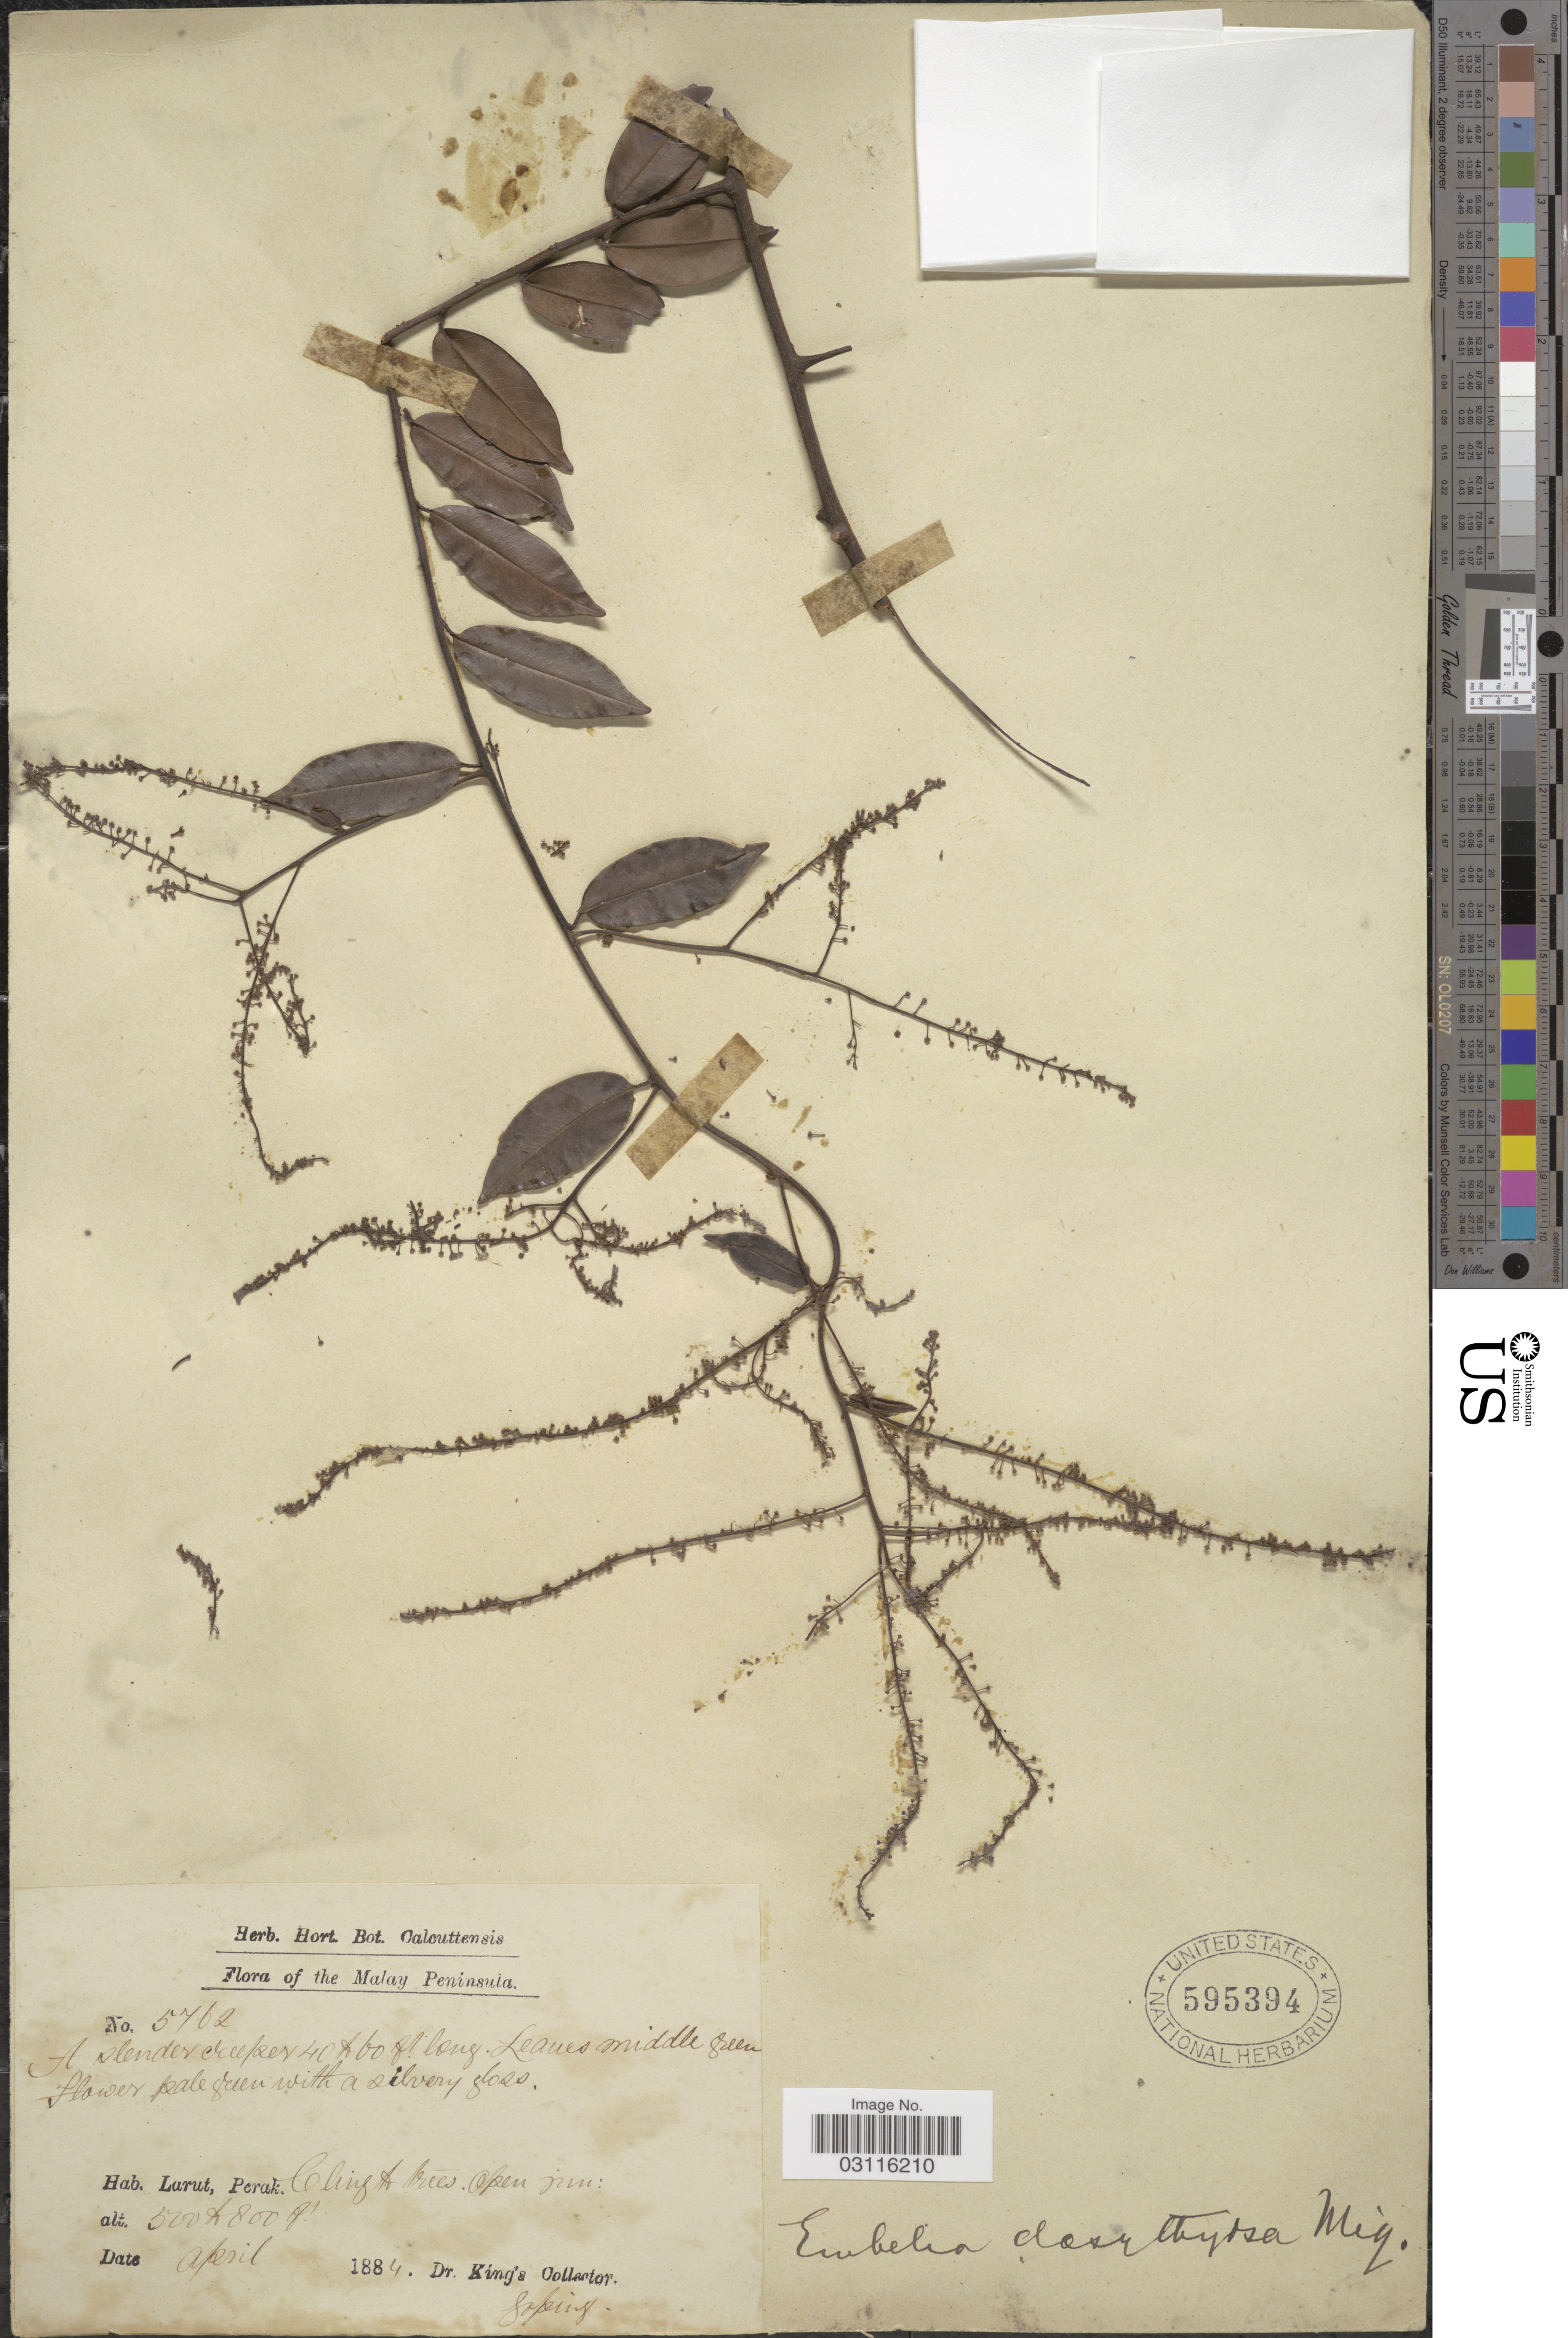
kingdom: Plantae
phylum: Tracheophyta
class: Magnoliopsida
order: Ericales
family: Primulaceae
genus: Embelia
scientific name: Embelia dasythyrsa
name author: Miq.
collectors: Dr. King's collector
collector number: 5762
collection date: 1884-04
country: Malaysia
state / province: Perak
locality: Malay Peninsula. Larut, Perak. Cling to trees. Open jun. Goping.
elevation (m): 152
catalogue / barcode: US 595394